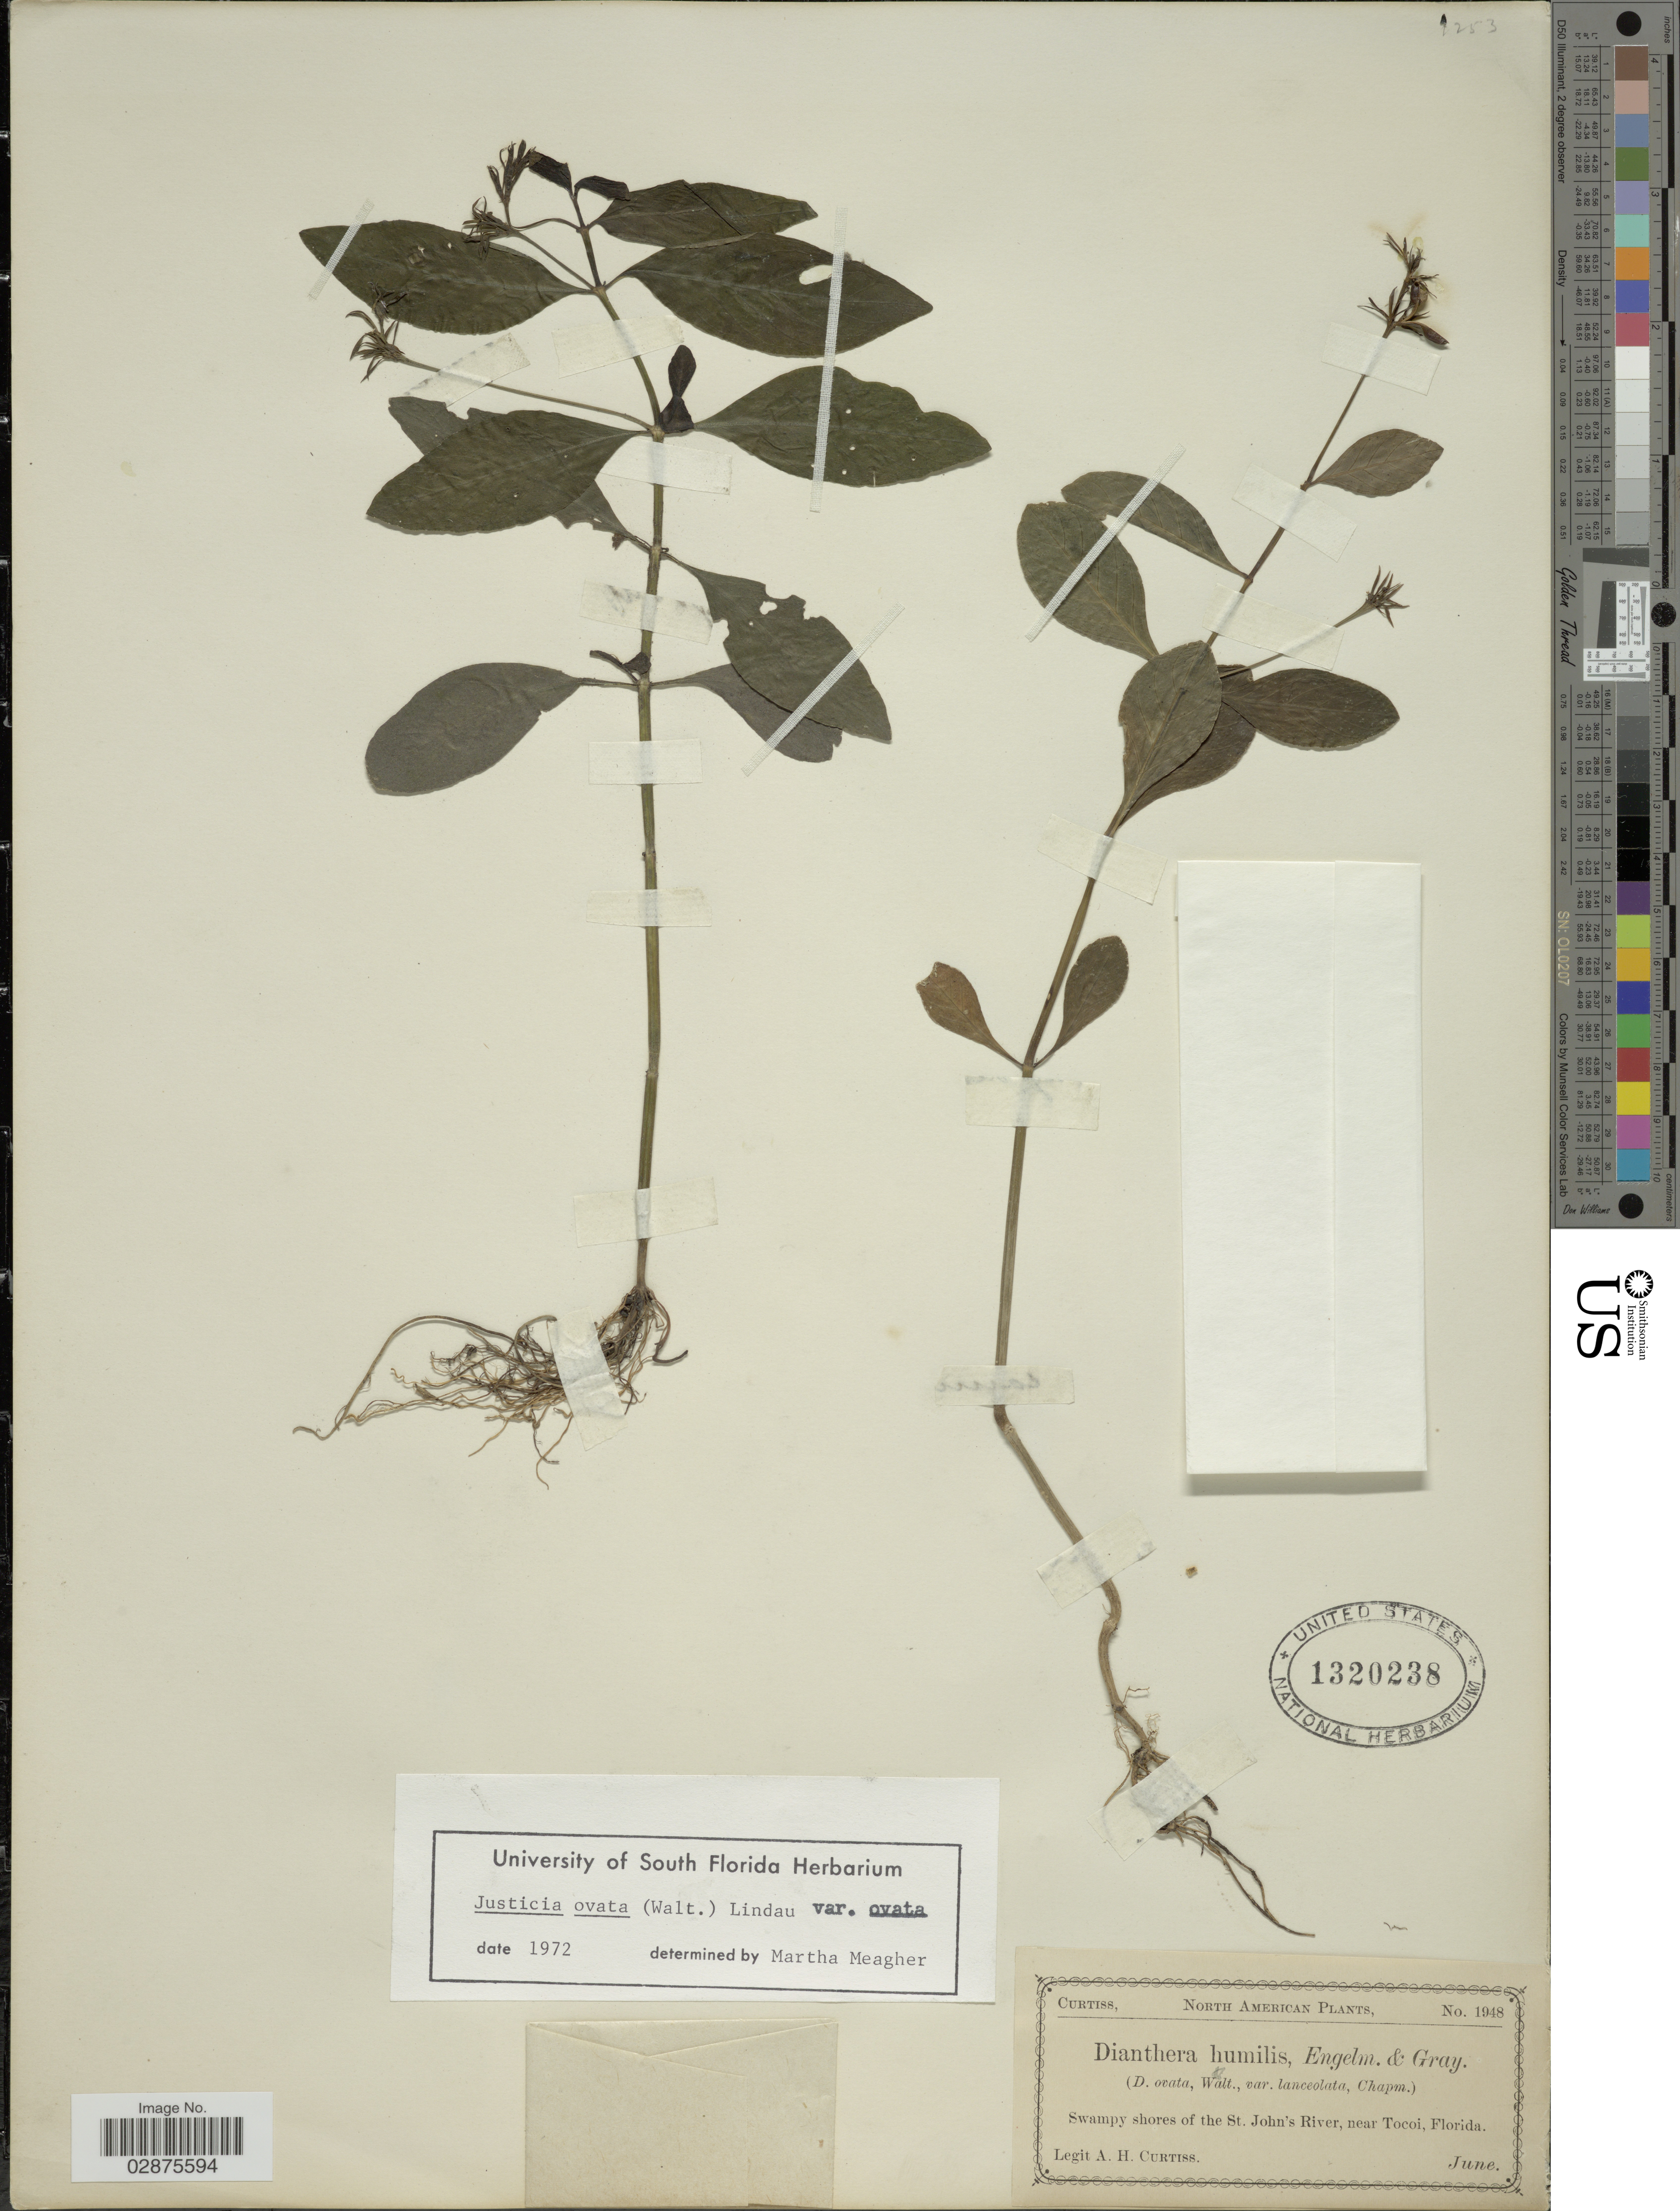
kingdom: Plantae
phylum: Tracheophyta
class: Magnoliopsida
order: Lamiales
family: Acanthaceae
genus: Justicia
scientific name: Justicia ovata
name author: E. Mey.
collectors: A. H. Curtiss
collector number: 1948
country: United States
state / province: Florida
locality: Swampy shores of the St. John's River, near Tocoi, Florida.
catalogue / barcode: US 1320238